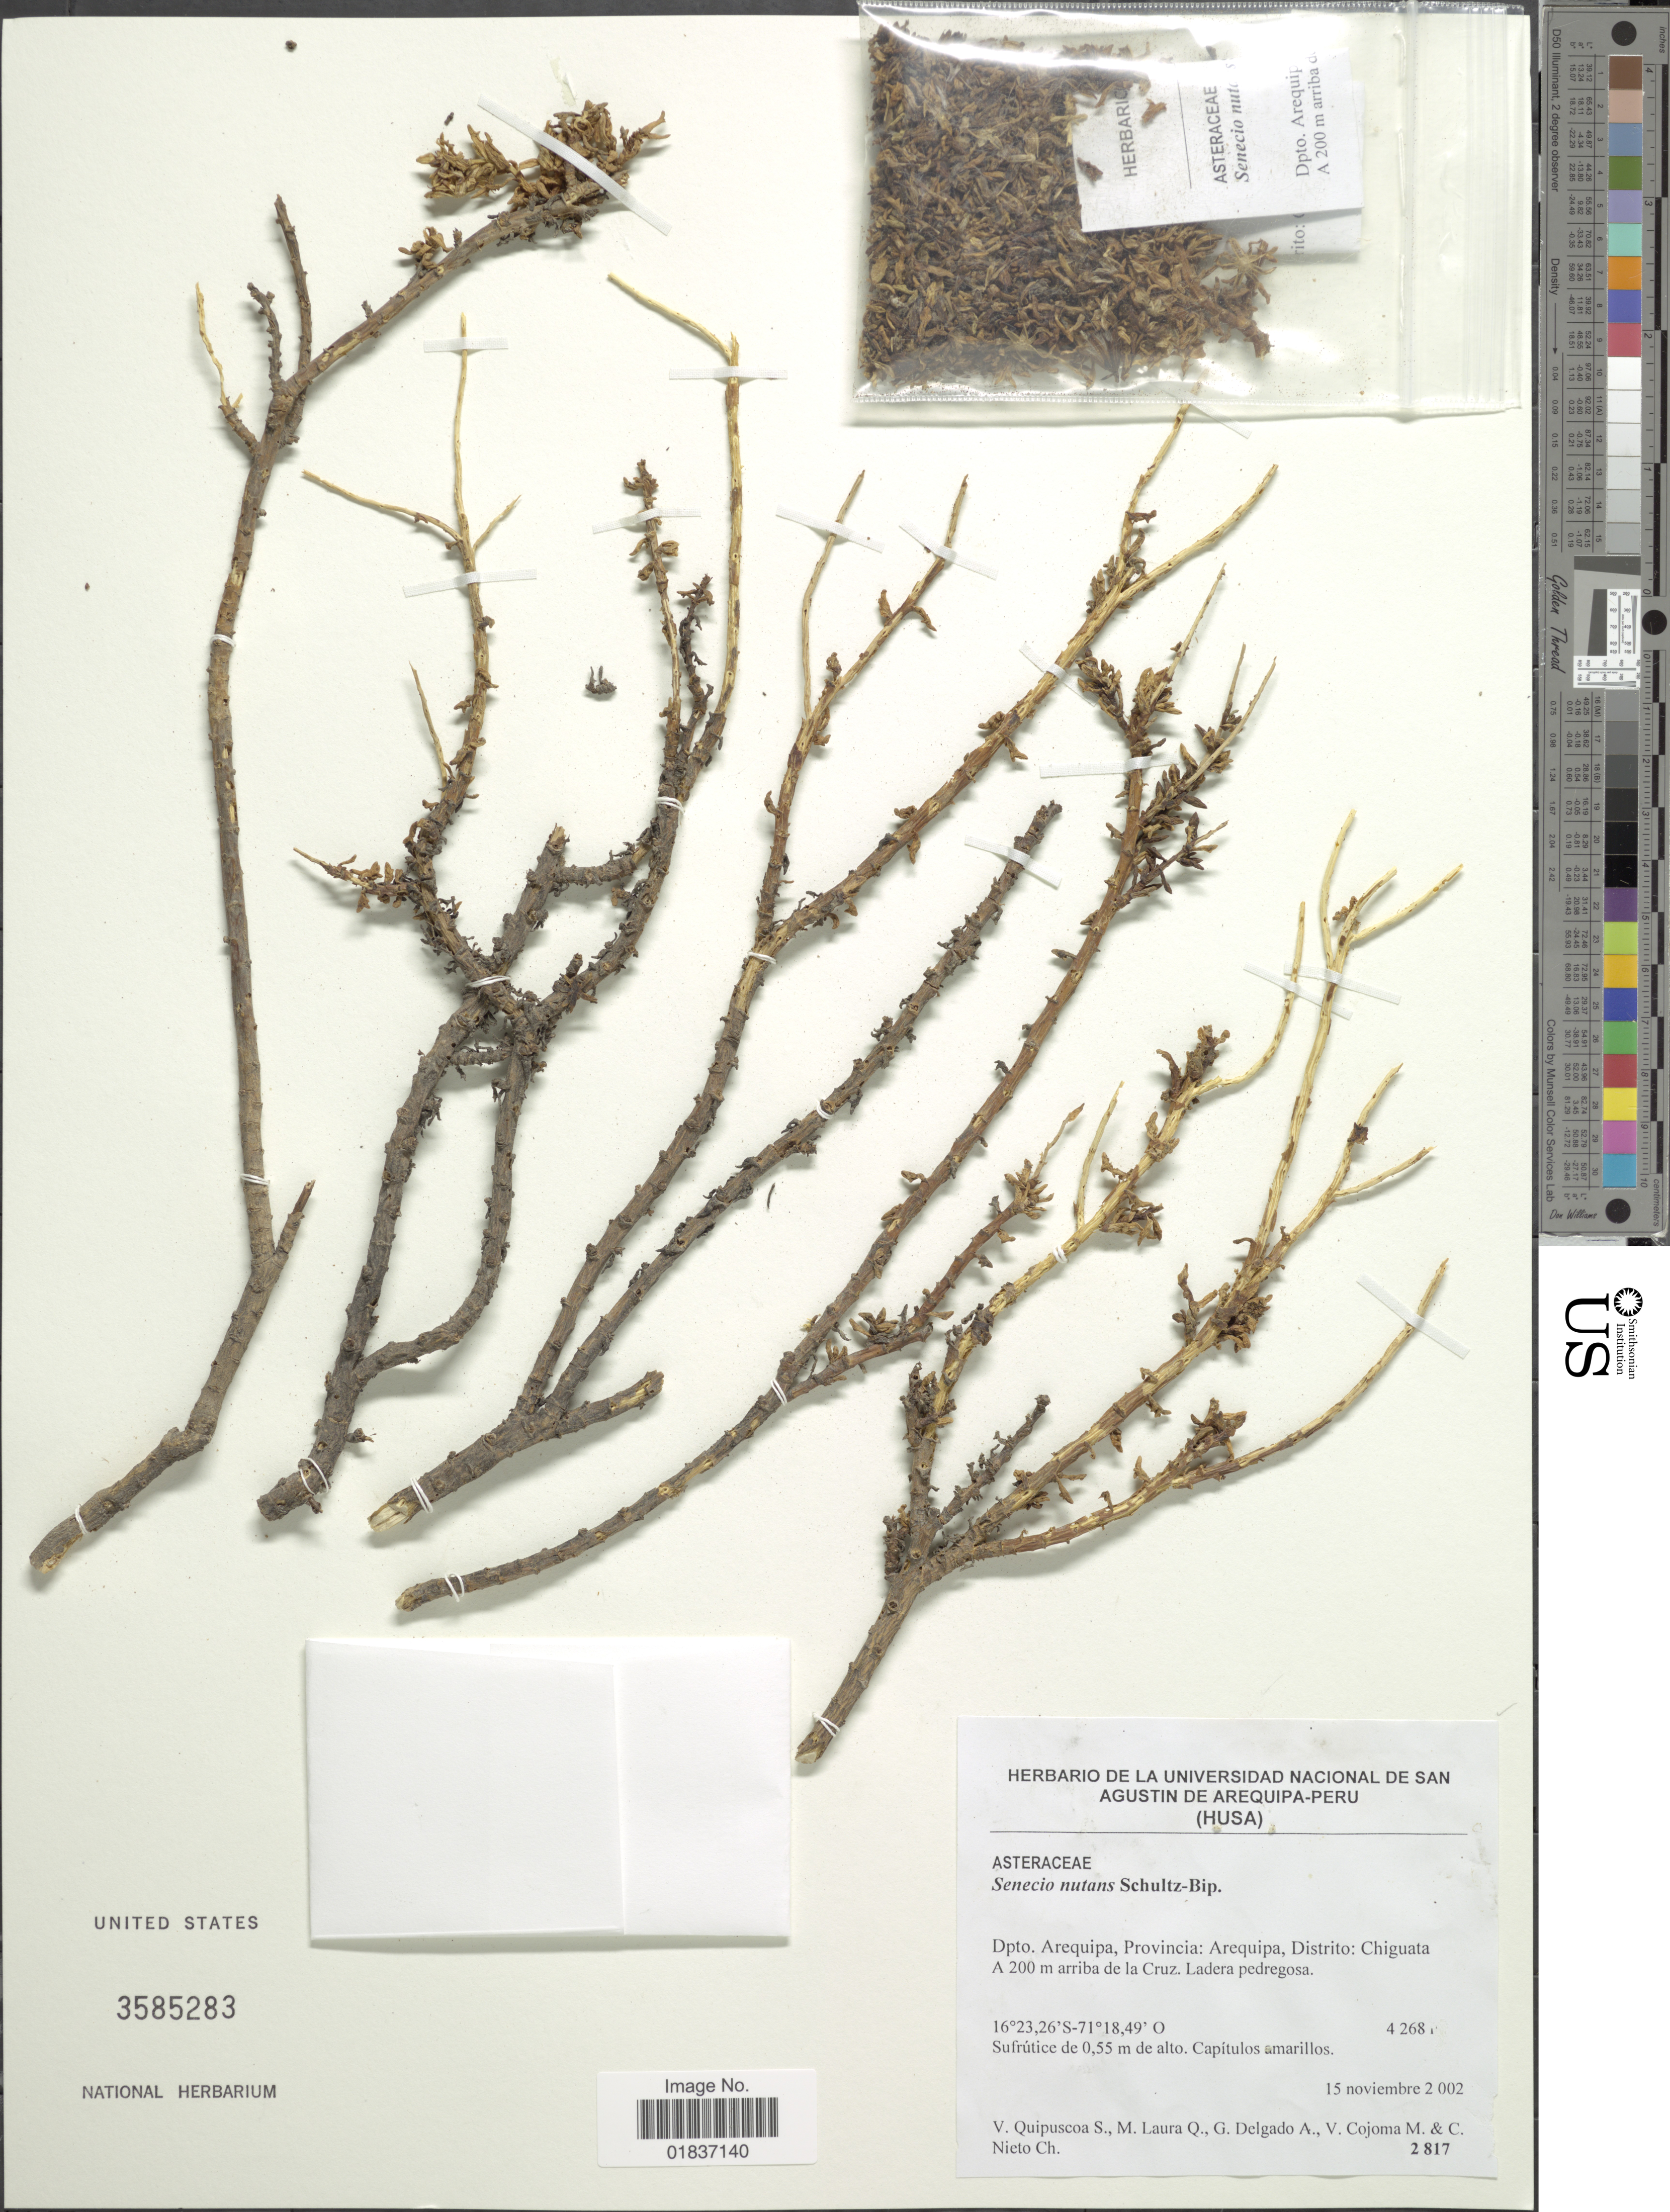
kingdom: Plantae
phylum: Tracheophyta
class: Magnoliopsida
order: Asterales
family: Asteraceae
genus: Senecio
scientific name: Senecio nutans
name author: Sch. Bip.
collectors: V. Quipuscoa S., M. Laura Q., G. Delgado, V. Cojoma M. & C. Nieto Ch.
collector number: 2817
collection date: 2002-11-15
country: Peru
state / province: Arequipa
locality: Dpto. Arequipa, Province: Arequipa, Distrito: Chiguata A 200 m arriba de la Cruz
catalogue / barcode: US 3585283